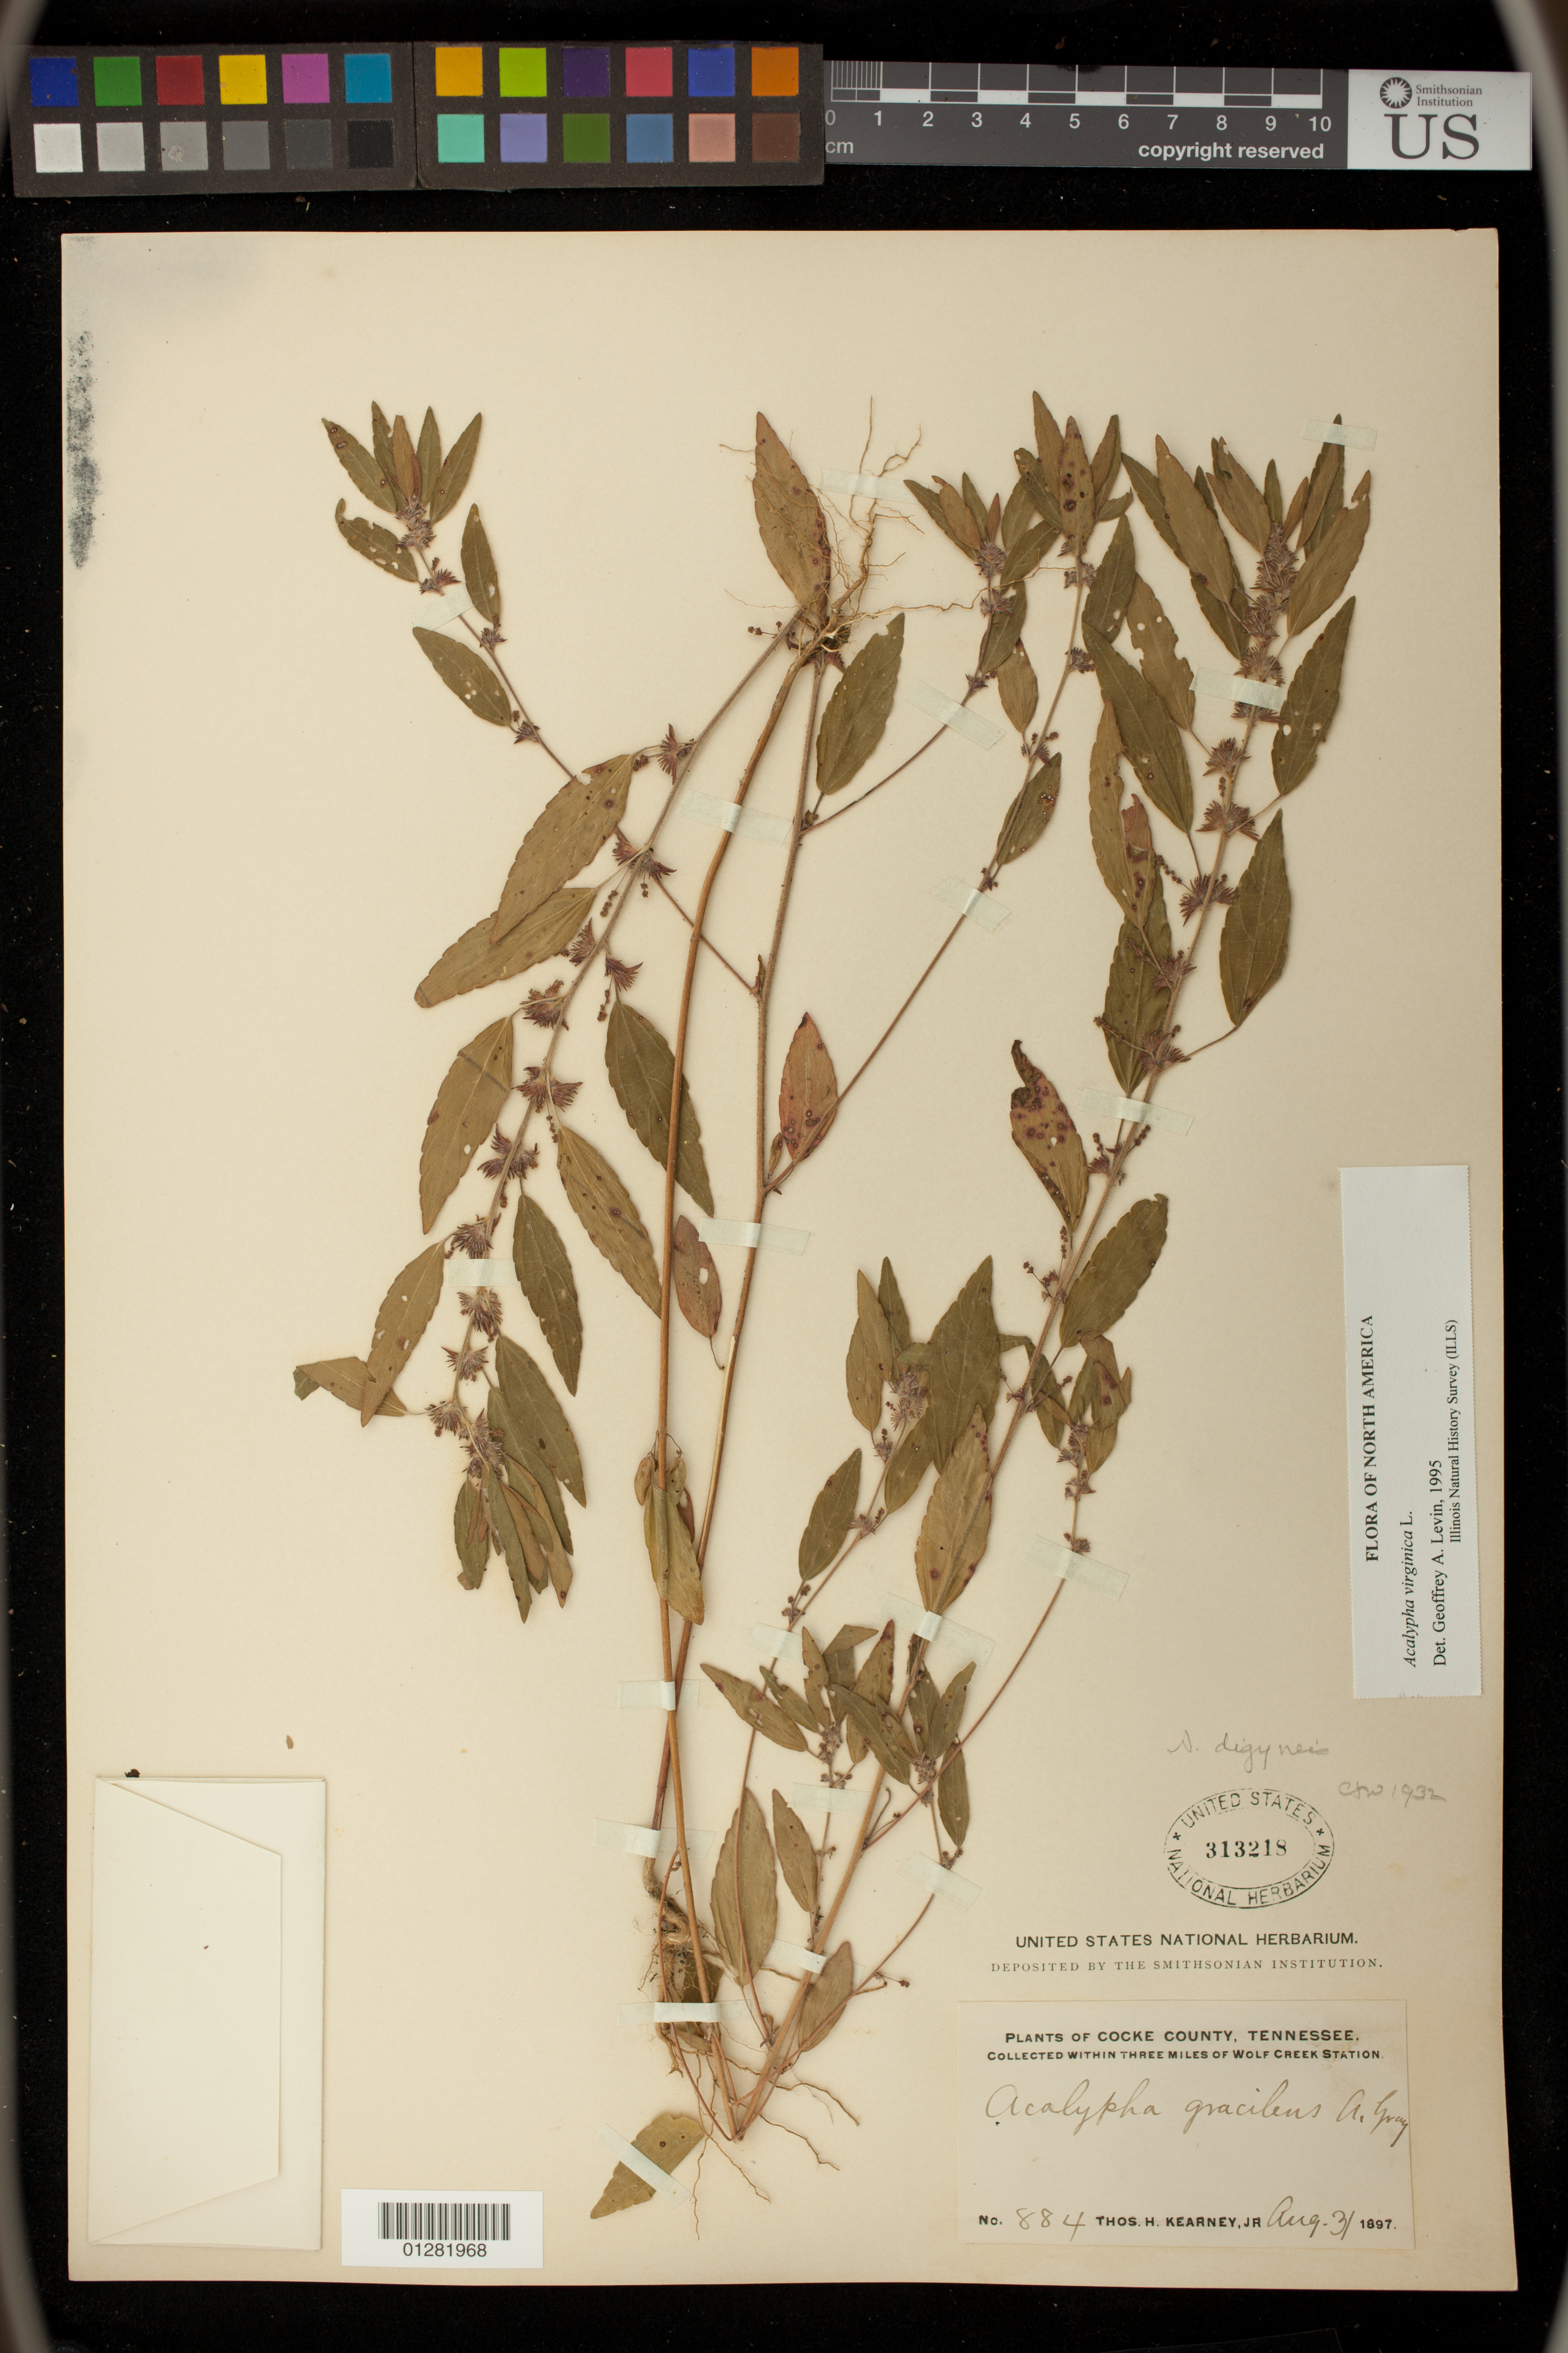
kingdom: Plantae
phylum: Tracheophyta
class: Magnoliopsida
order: Malpighiales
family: Euphorbiaceae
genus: Acalypha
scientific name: Acalypha virginica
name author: L.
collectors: T. H. Kearney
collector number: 884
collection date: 1897-08-31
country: United States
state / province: Tennessee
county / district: Cocke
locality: within three miles of Wolf Creek Station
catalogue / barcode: US 313218